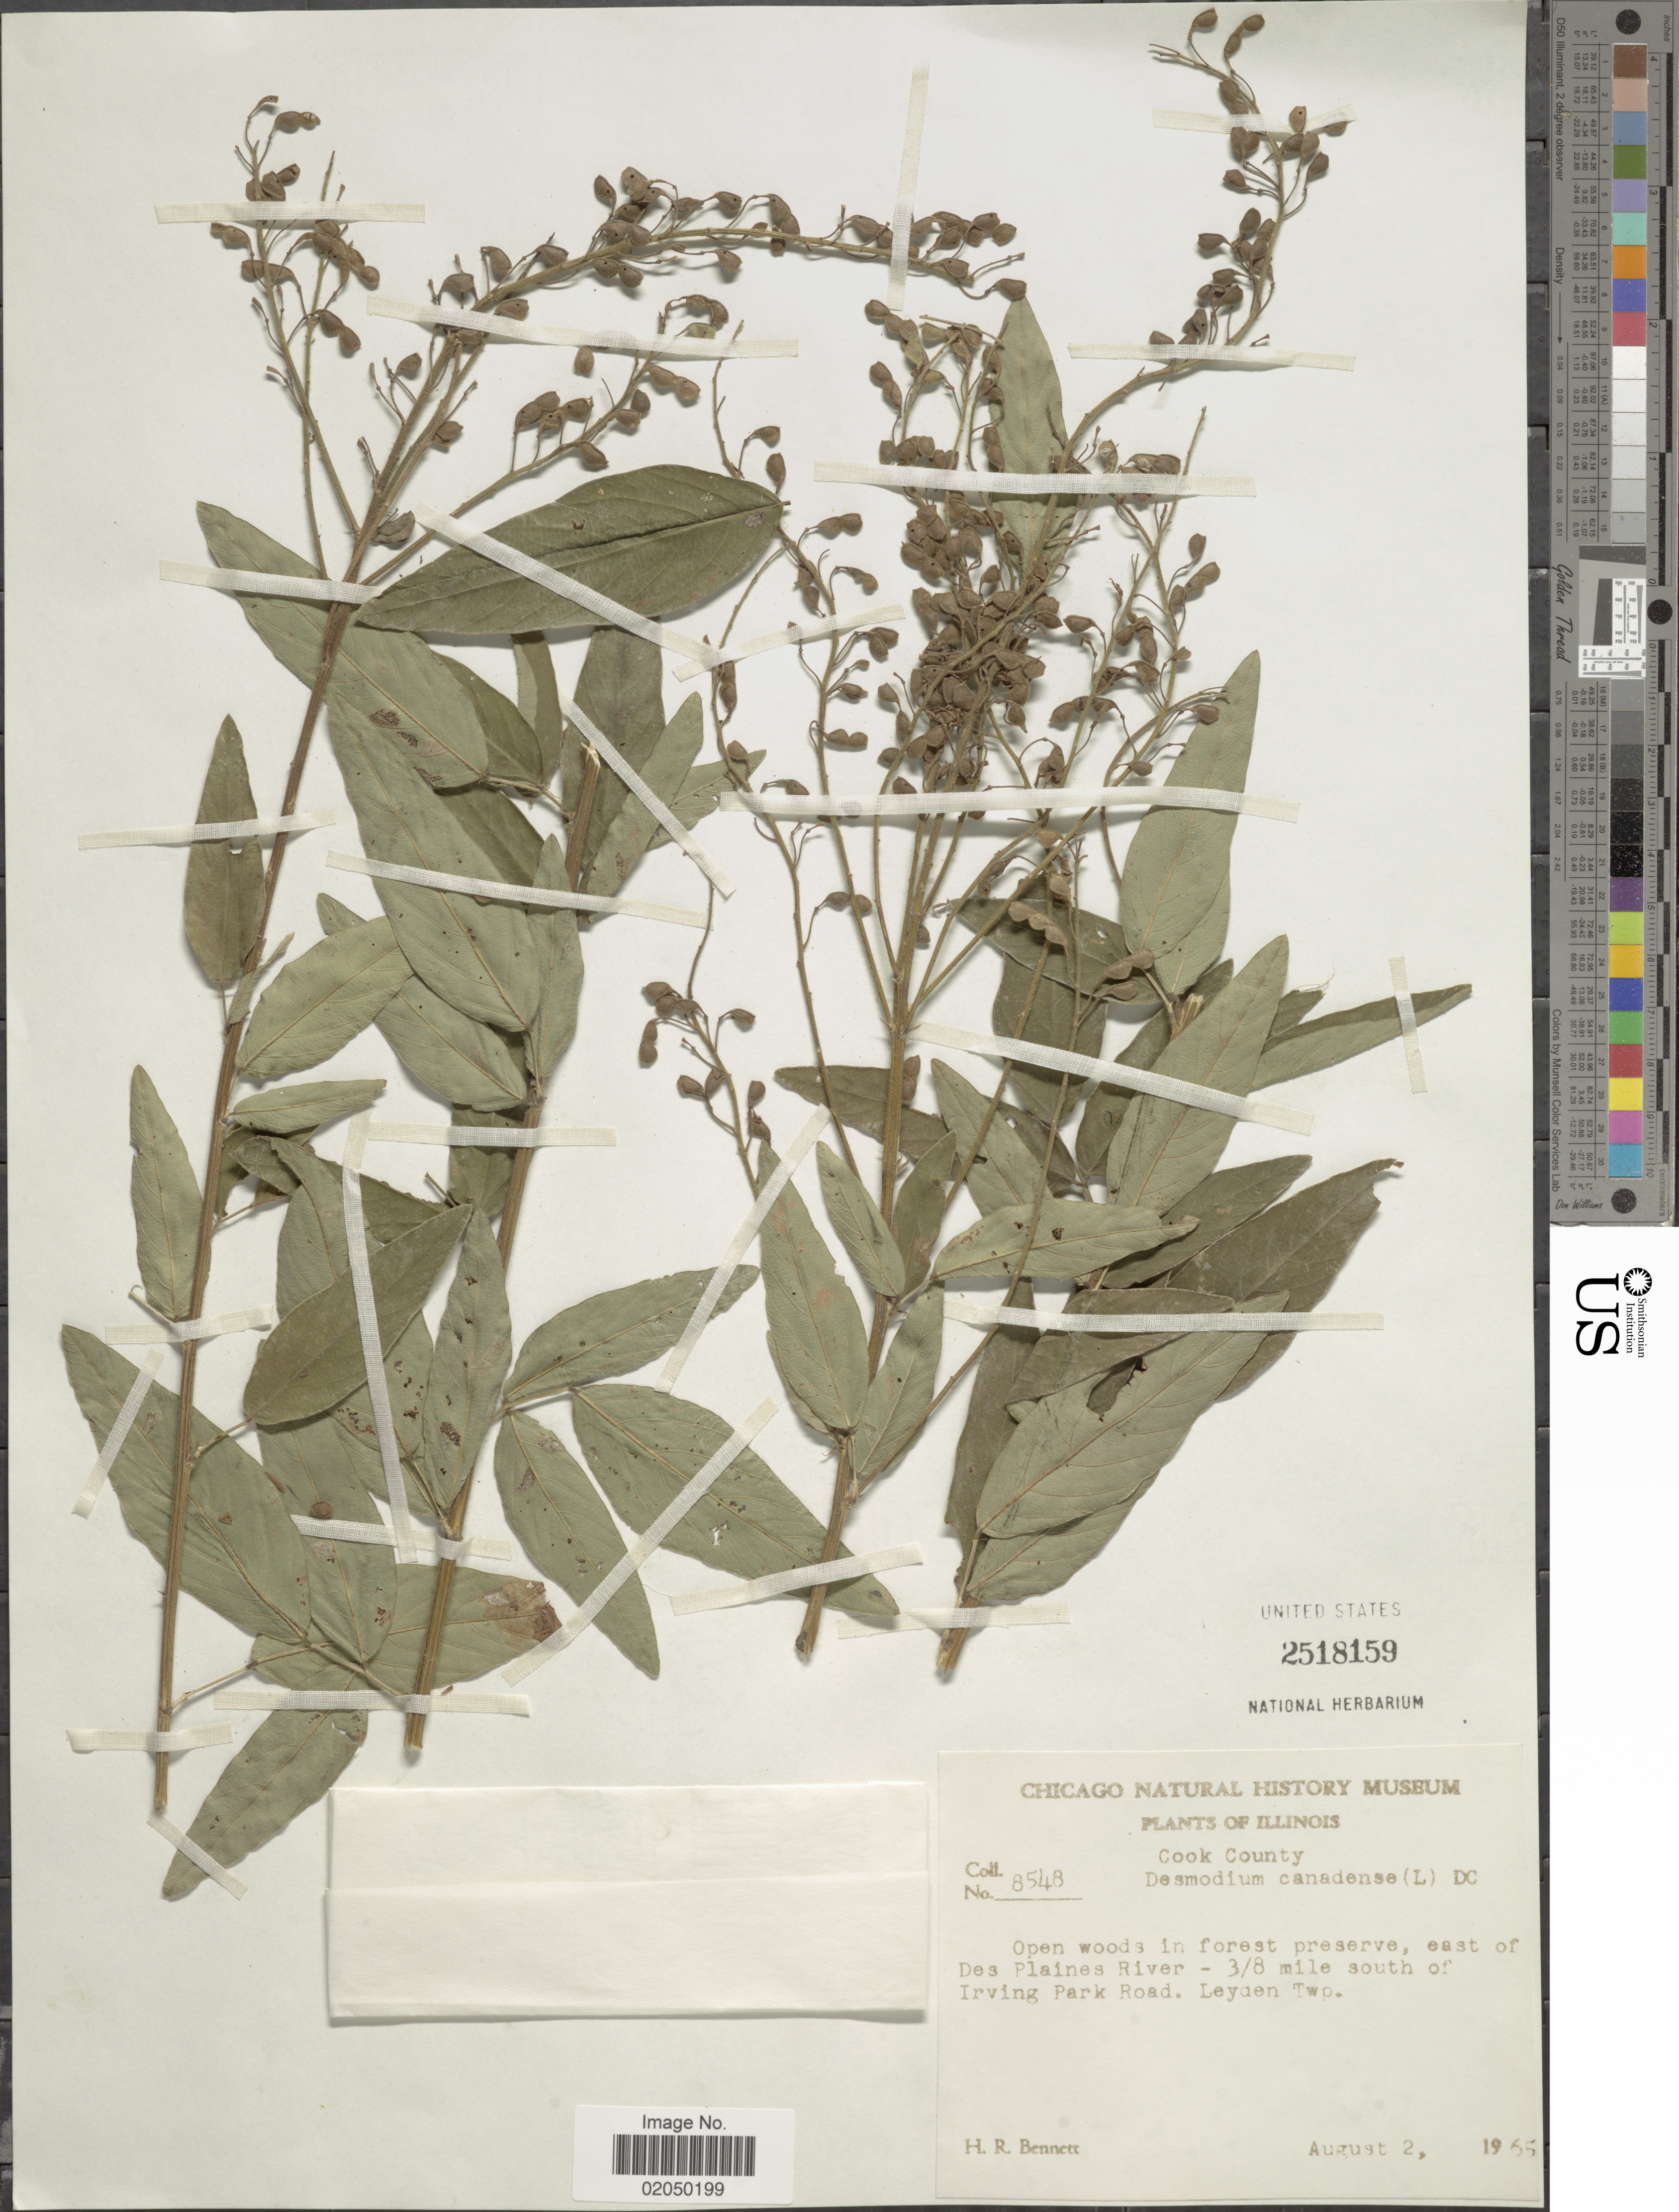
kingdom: Plantae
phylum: Tracheophyta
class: Magnoliopsida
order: Fabales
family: Fabaceae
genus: Desmodium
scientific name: Desmodium canadense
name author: (L.) DC.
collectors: H. R. Bennett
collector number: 8548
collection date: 1965-08-02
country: United States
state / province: Illinois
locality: Cook County, east of Des Plaines River - 3/8 mile south of Irving Park Road. Leyden Twp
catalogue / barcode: US 2518159